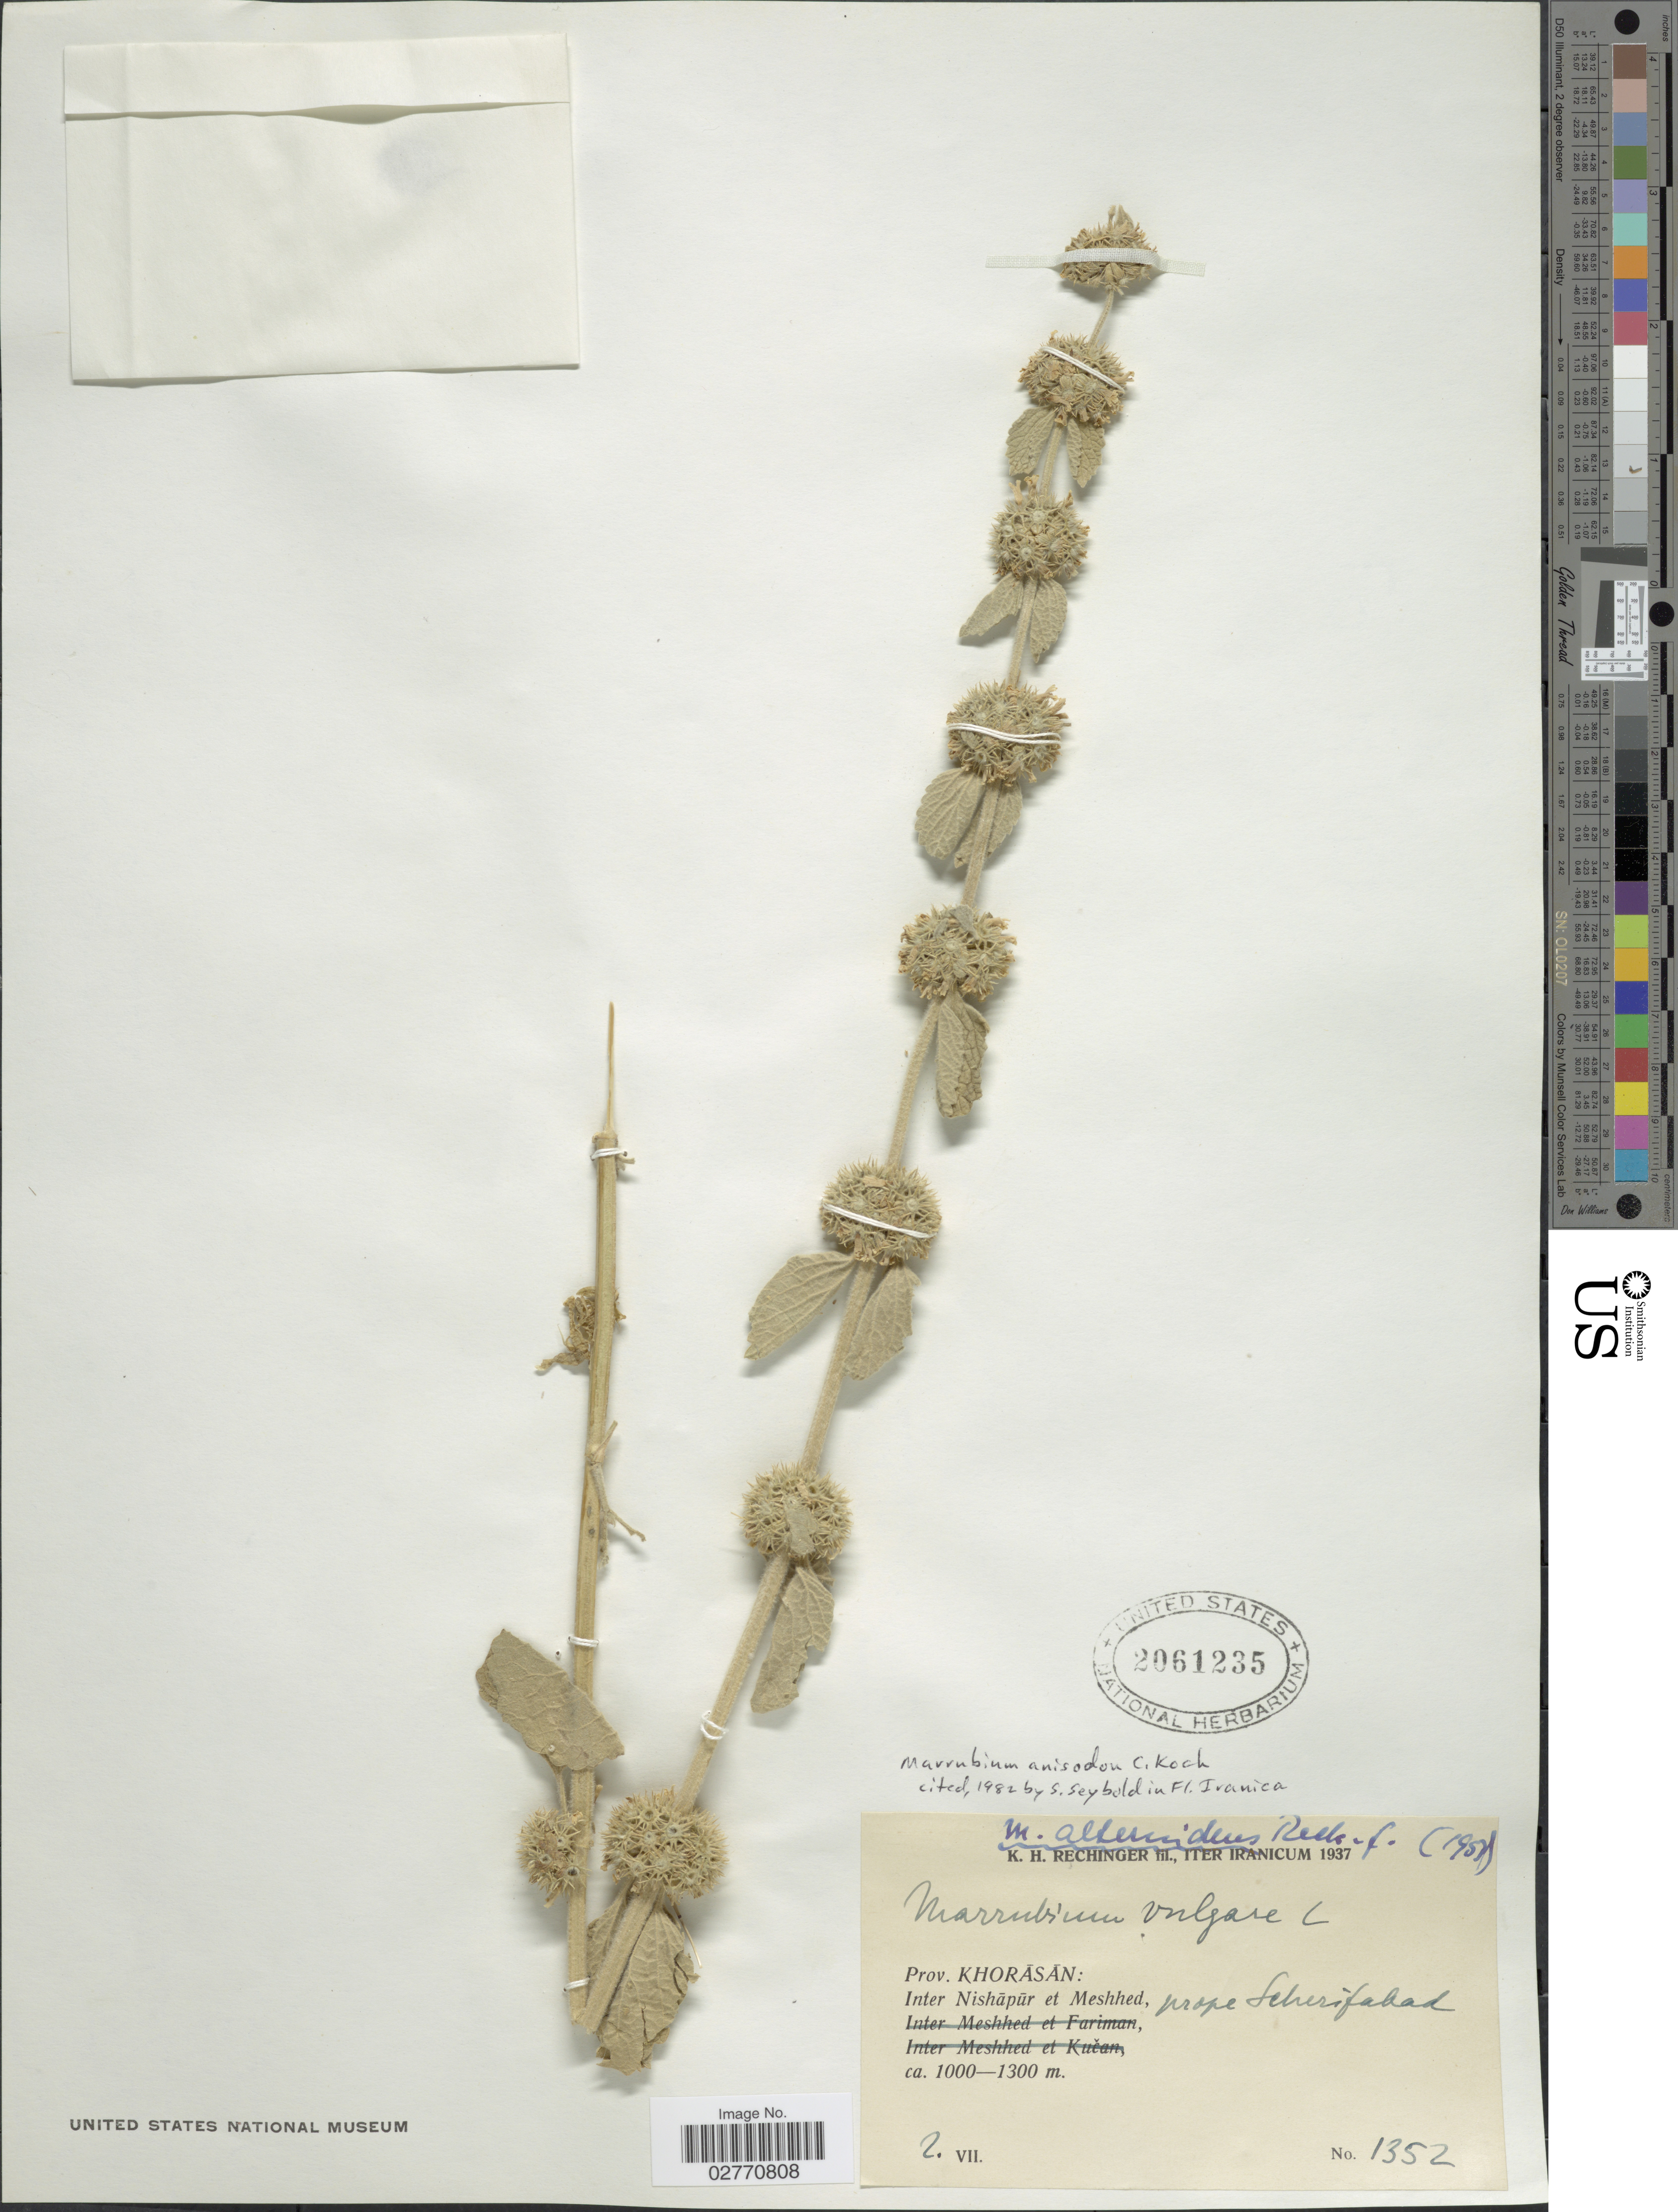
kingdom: Plantae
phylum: Tracheophyta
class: Magnoliopsida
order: Lamiales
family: Lamiaceae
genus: Marrubium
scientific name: Marrubium anisodon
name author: K. Koch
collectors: K. H. Rechinger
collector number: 1352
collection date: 1937-07-02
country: Iran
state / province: Khorasan [obsolete]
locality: Prov. Khorasan. Inter Nishãpür et Meshhed, prope Scherifabad.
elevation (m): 1000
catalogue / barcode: US 2061235